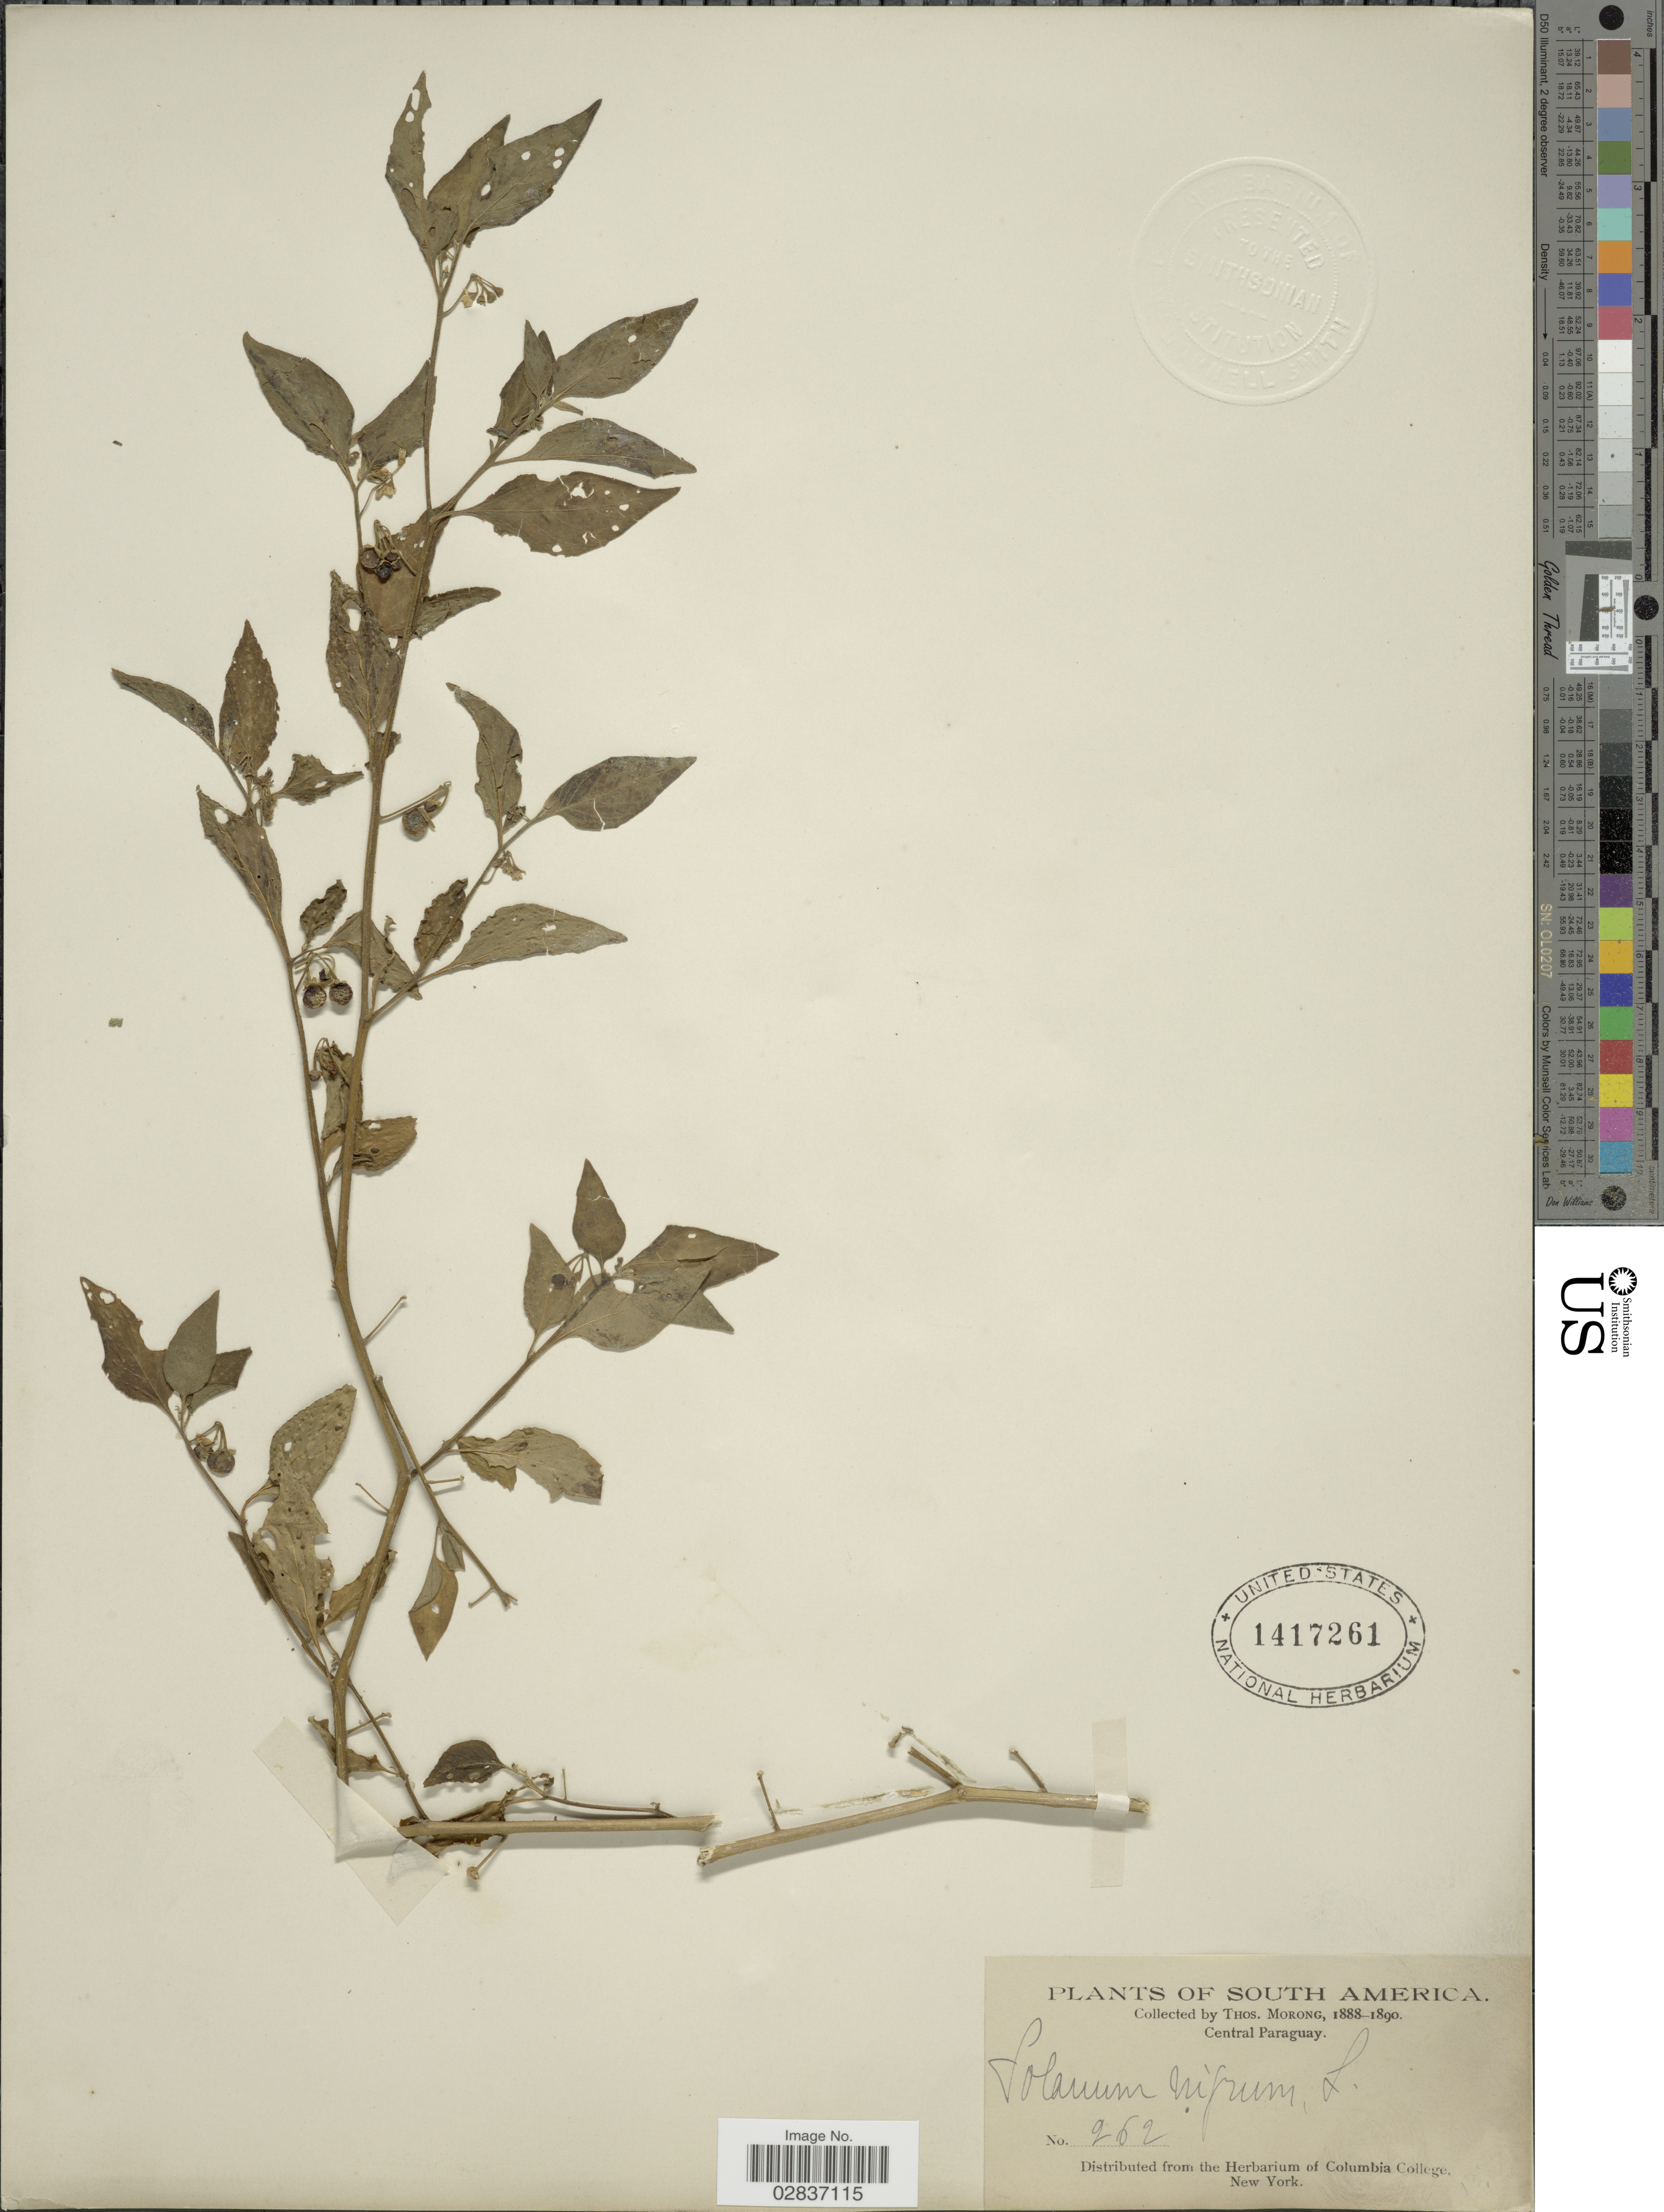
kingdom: Plantae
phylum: Tracheophyta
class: Magnoliopsida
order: Solanales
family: Solanaceae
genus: Solanum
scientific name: Solanum nigrum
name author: L.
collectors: ex herb. T. Morong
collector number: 262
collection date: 1888/1890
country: Paraguay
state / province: Central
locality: Central Paraguay.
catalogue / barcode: US 1417261